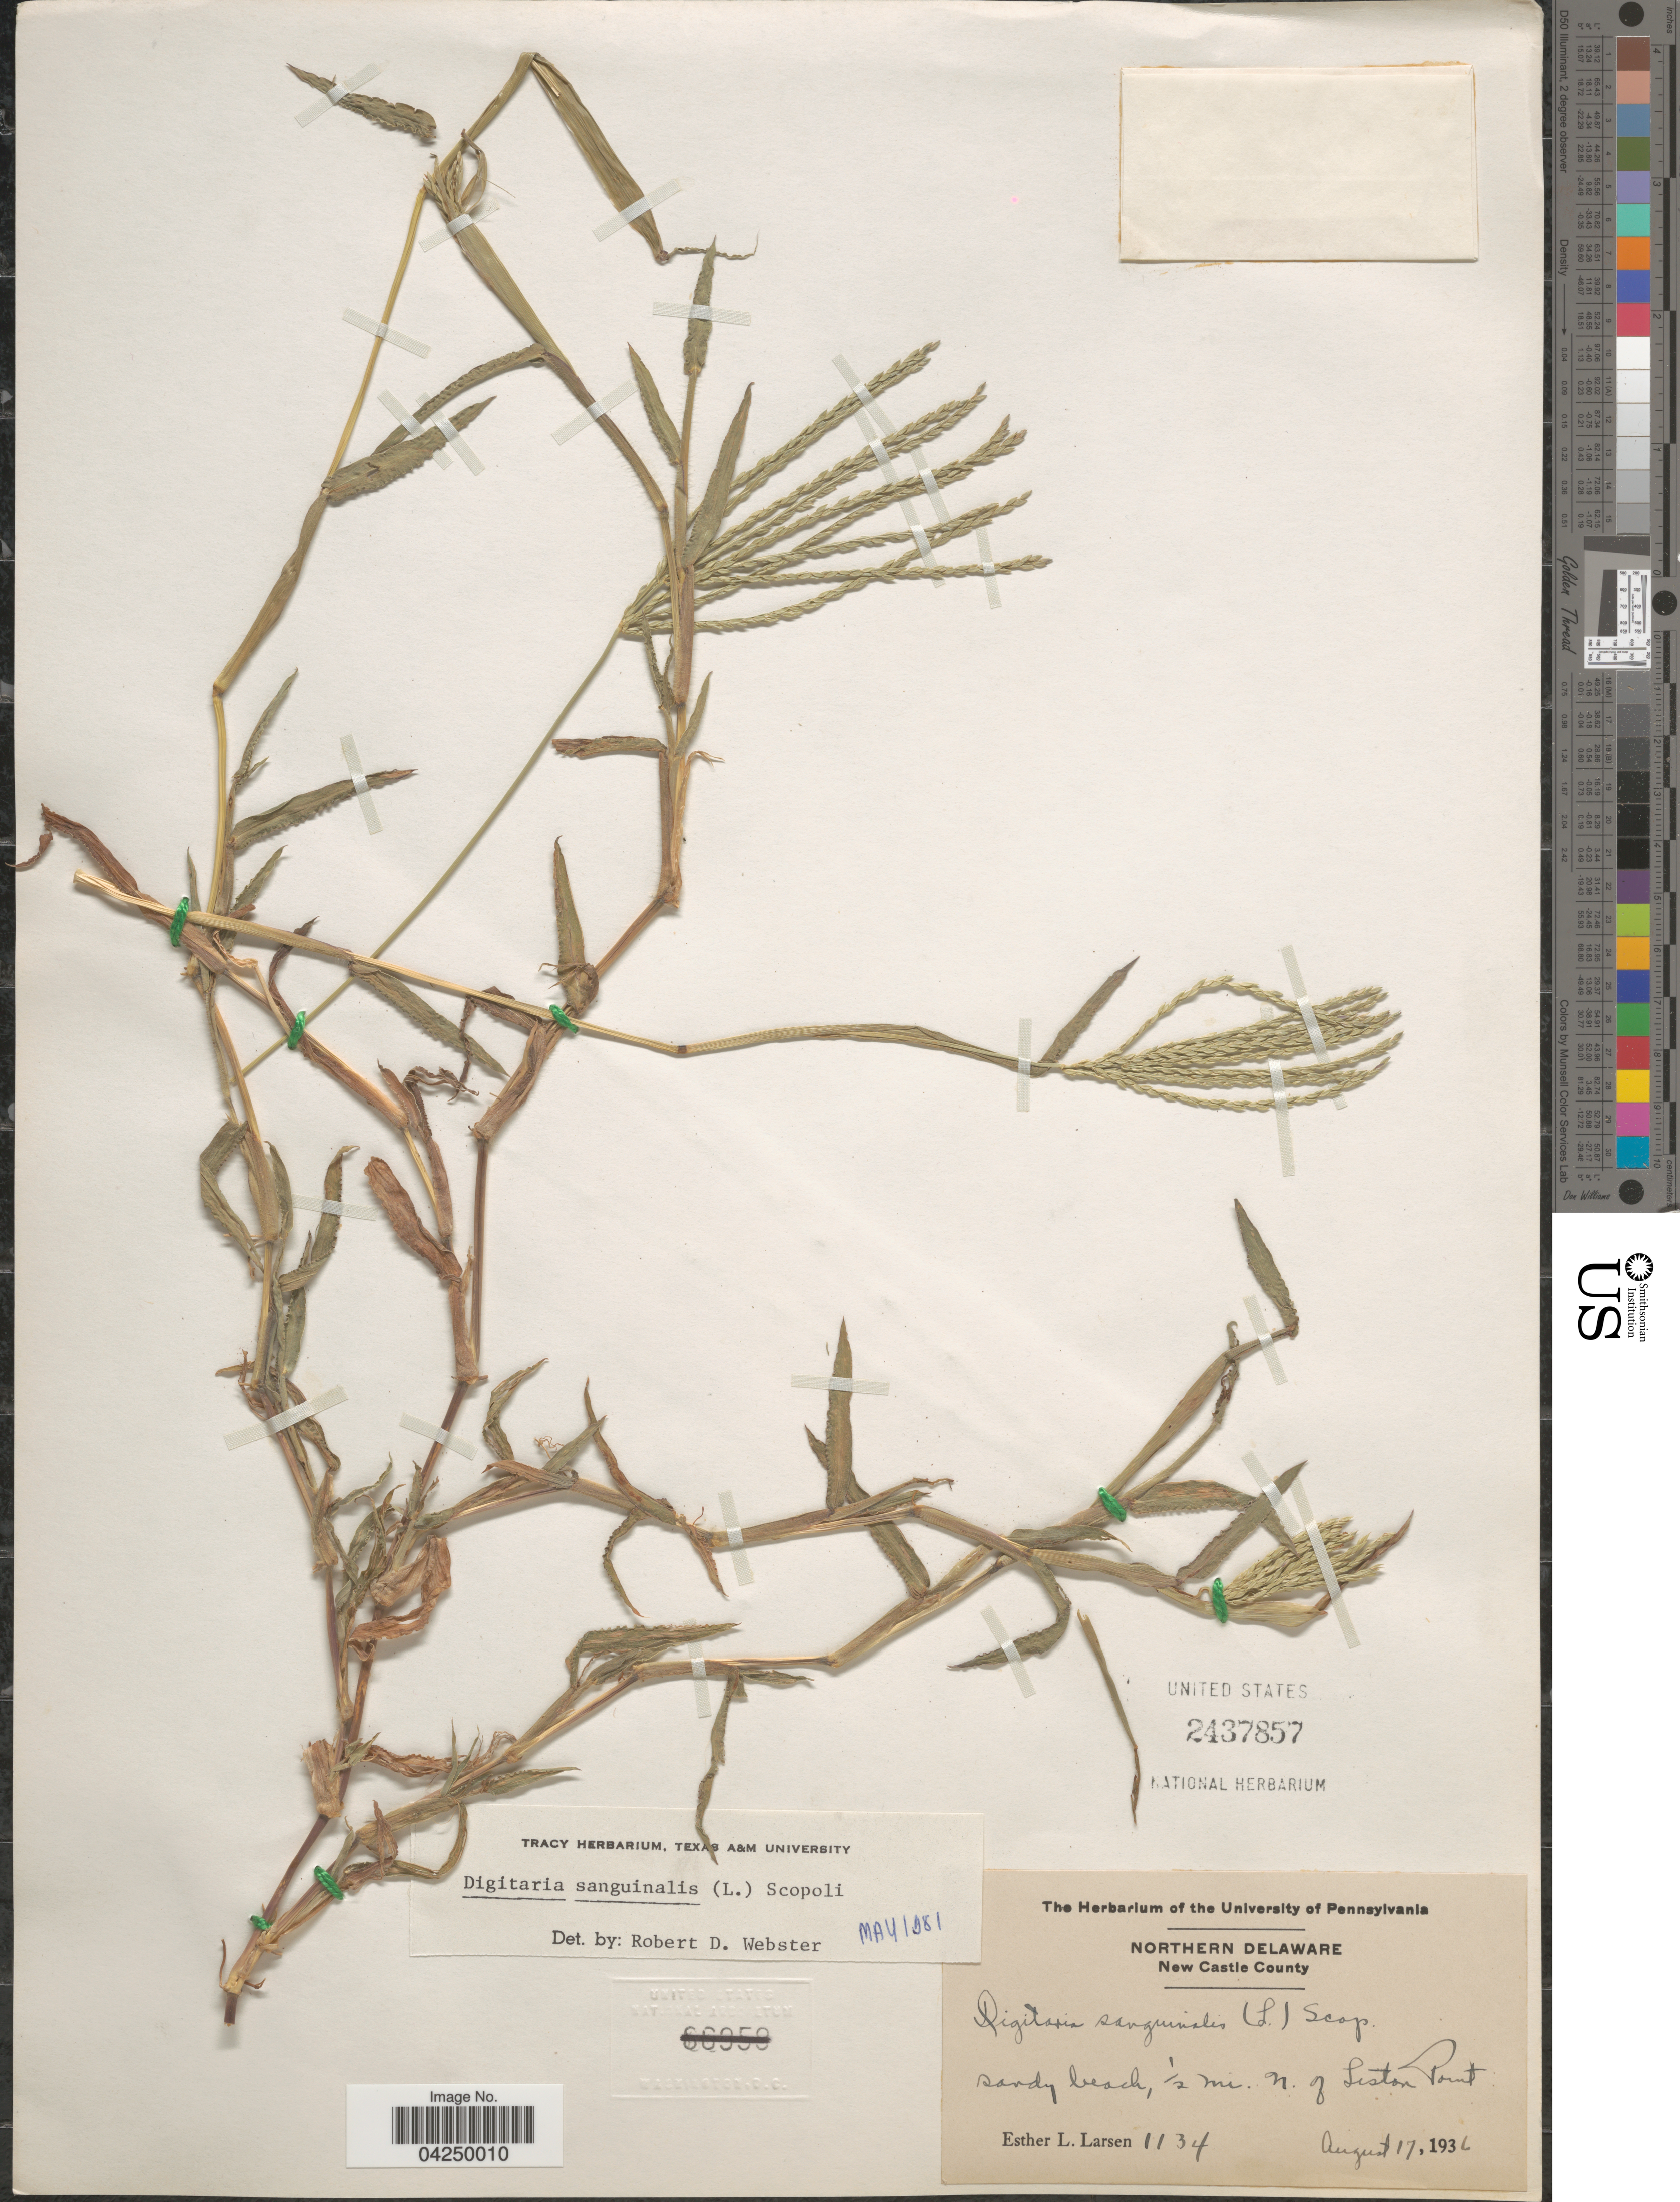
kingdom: Plantae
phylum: Tracheophyta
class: Liliopsida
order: Poales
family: Poaceae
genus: Digitaria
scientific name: Digitaria sanguinalis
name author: (L.) Scop.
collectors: E. Larsen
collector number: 1134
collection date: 1936-08-17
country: United States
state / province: Delaware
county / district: New Castle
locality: Northern Delaware. New Castle County. Sandy beach, ½ mi. N. of Liston Point.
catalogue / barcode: US 2437857